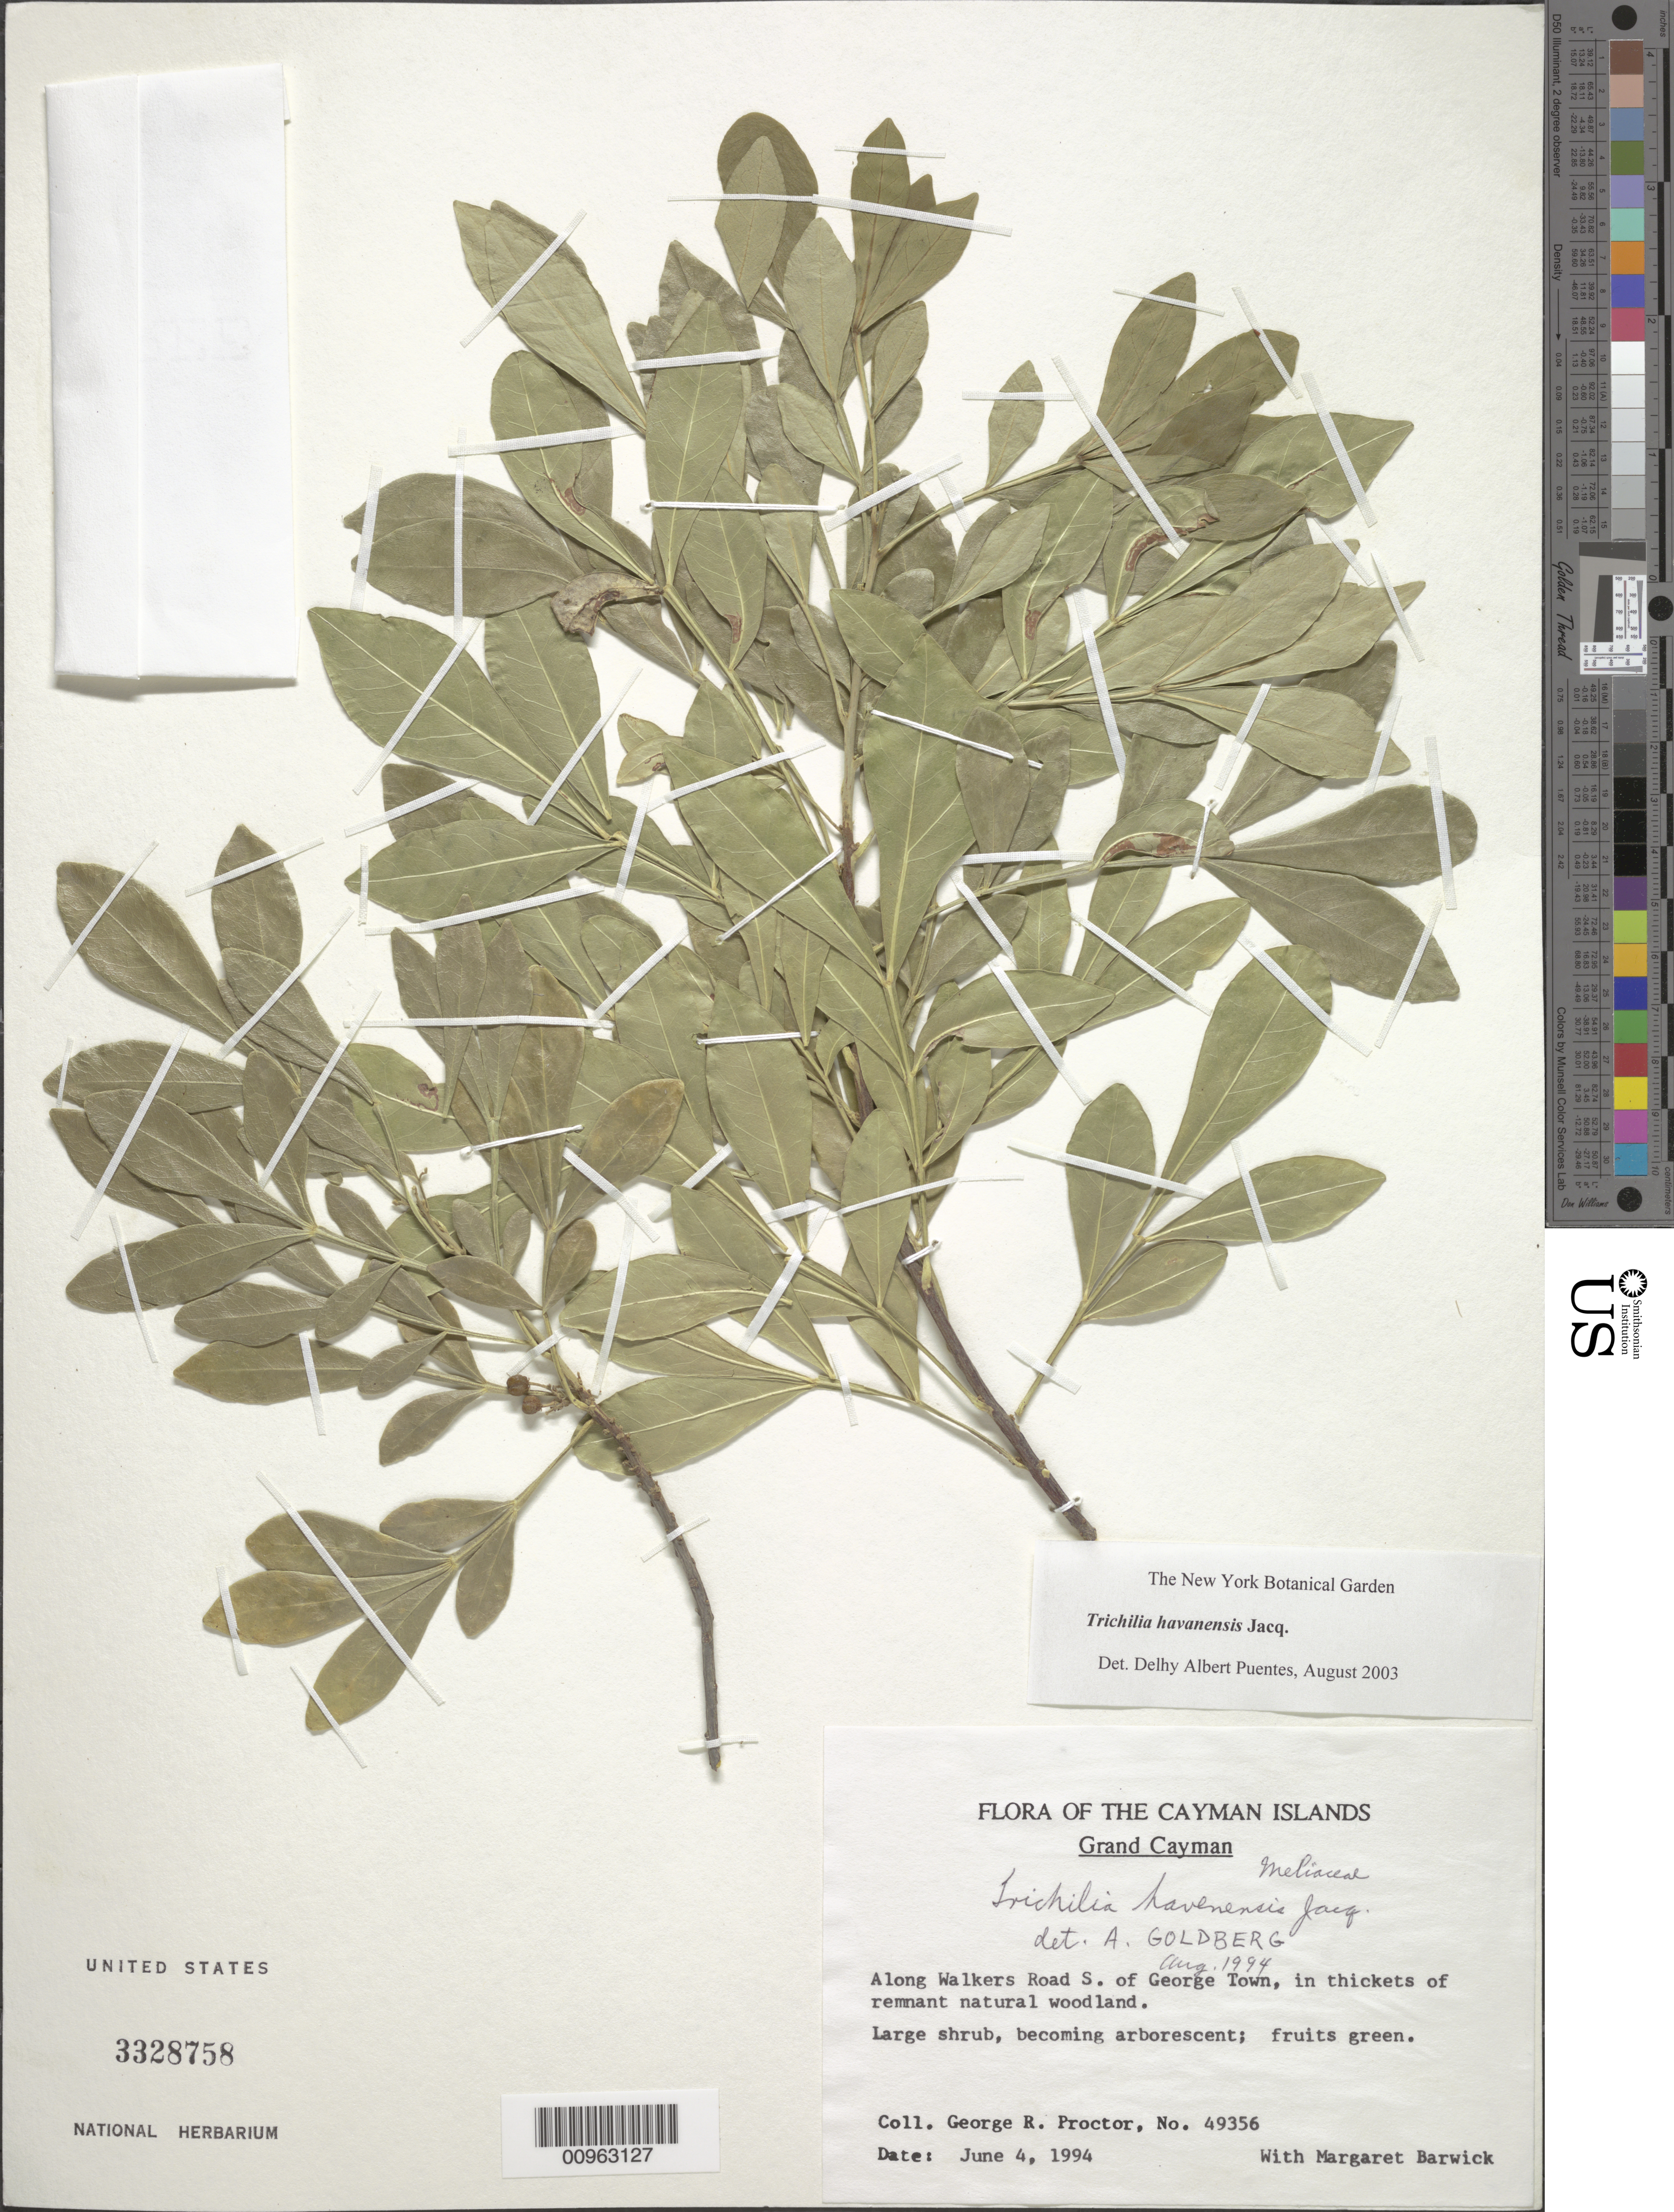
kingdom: Plantae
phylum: Tracheophyta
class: Magnoliopsida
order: Sapindales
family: Meliaceae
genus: Trichilia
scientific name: Trichilia havanensis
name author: Jacq.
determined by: Puentes, D. A.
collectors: G. R. Proctor & M. Barwick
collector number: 49356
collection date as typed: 04 Jun 1994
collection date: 1994-06-04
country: Cayman Islands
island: Grand Cayman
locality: Along Walkers Road S. of George Town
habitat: In thickets of remnant natural woodland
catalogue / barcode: US 3328758